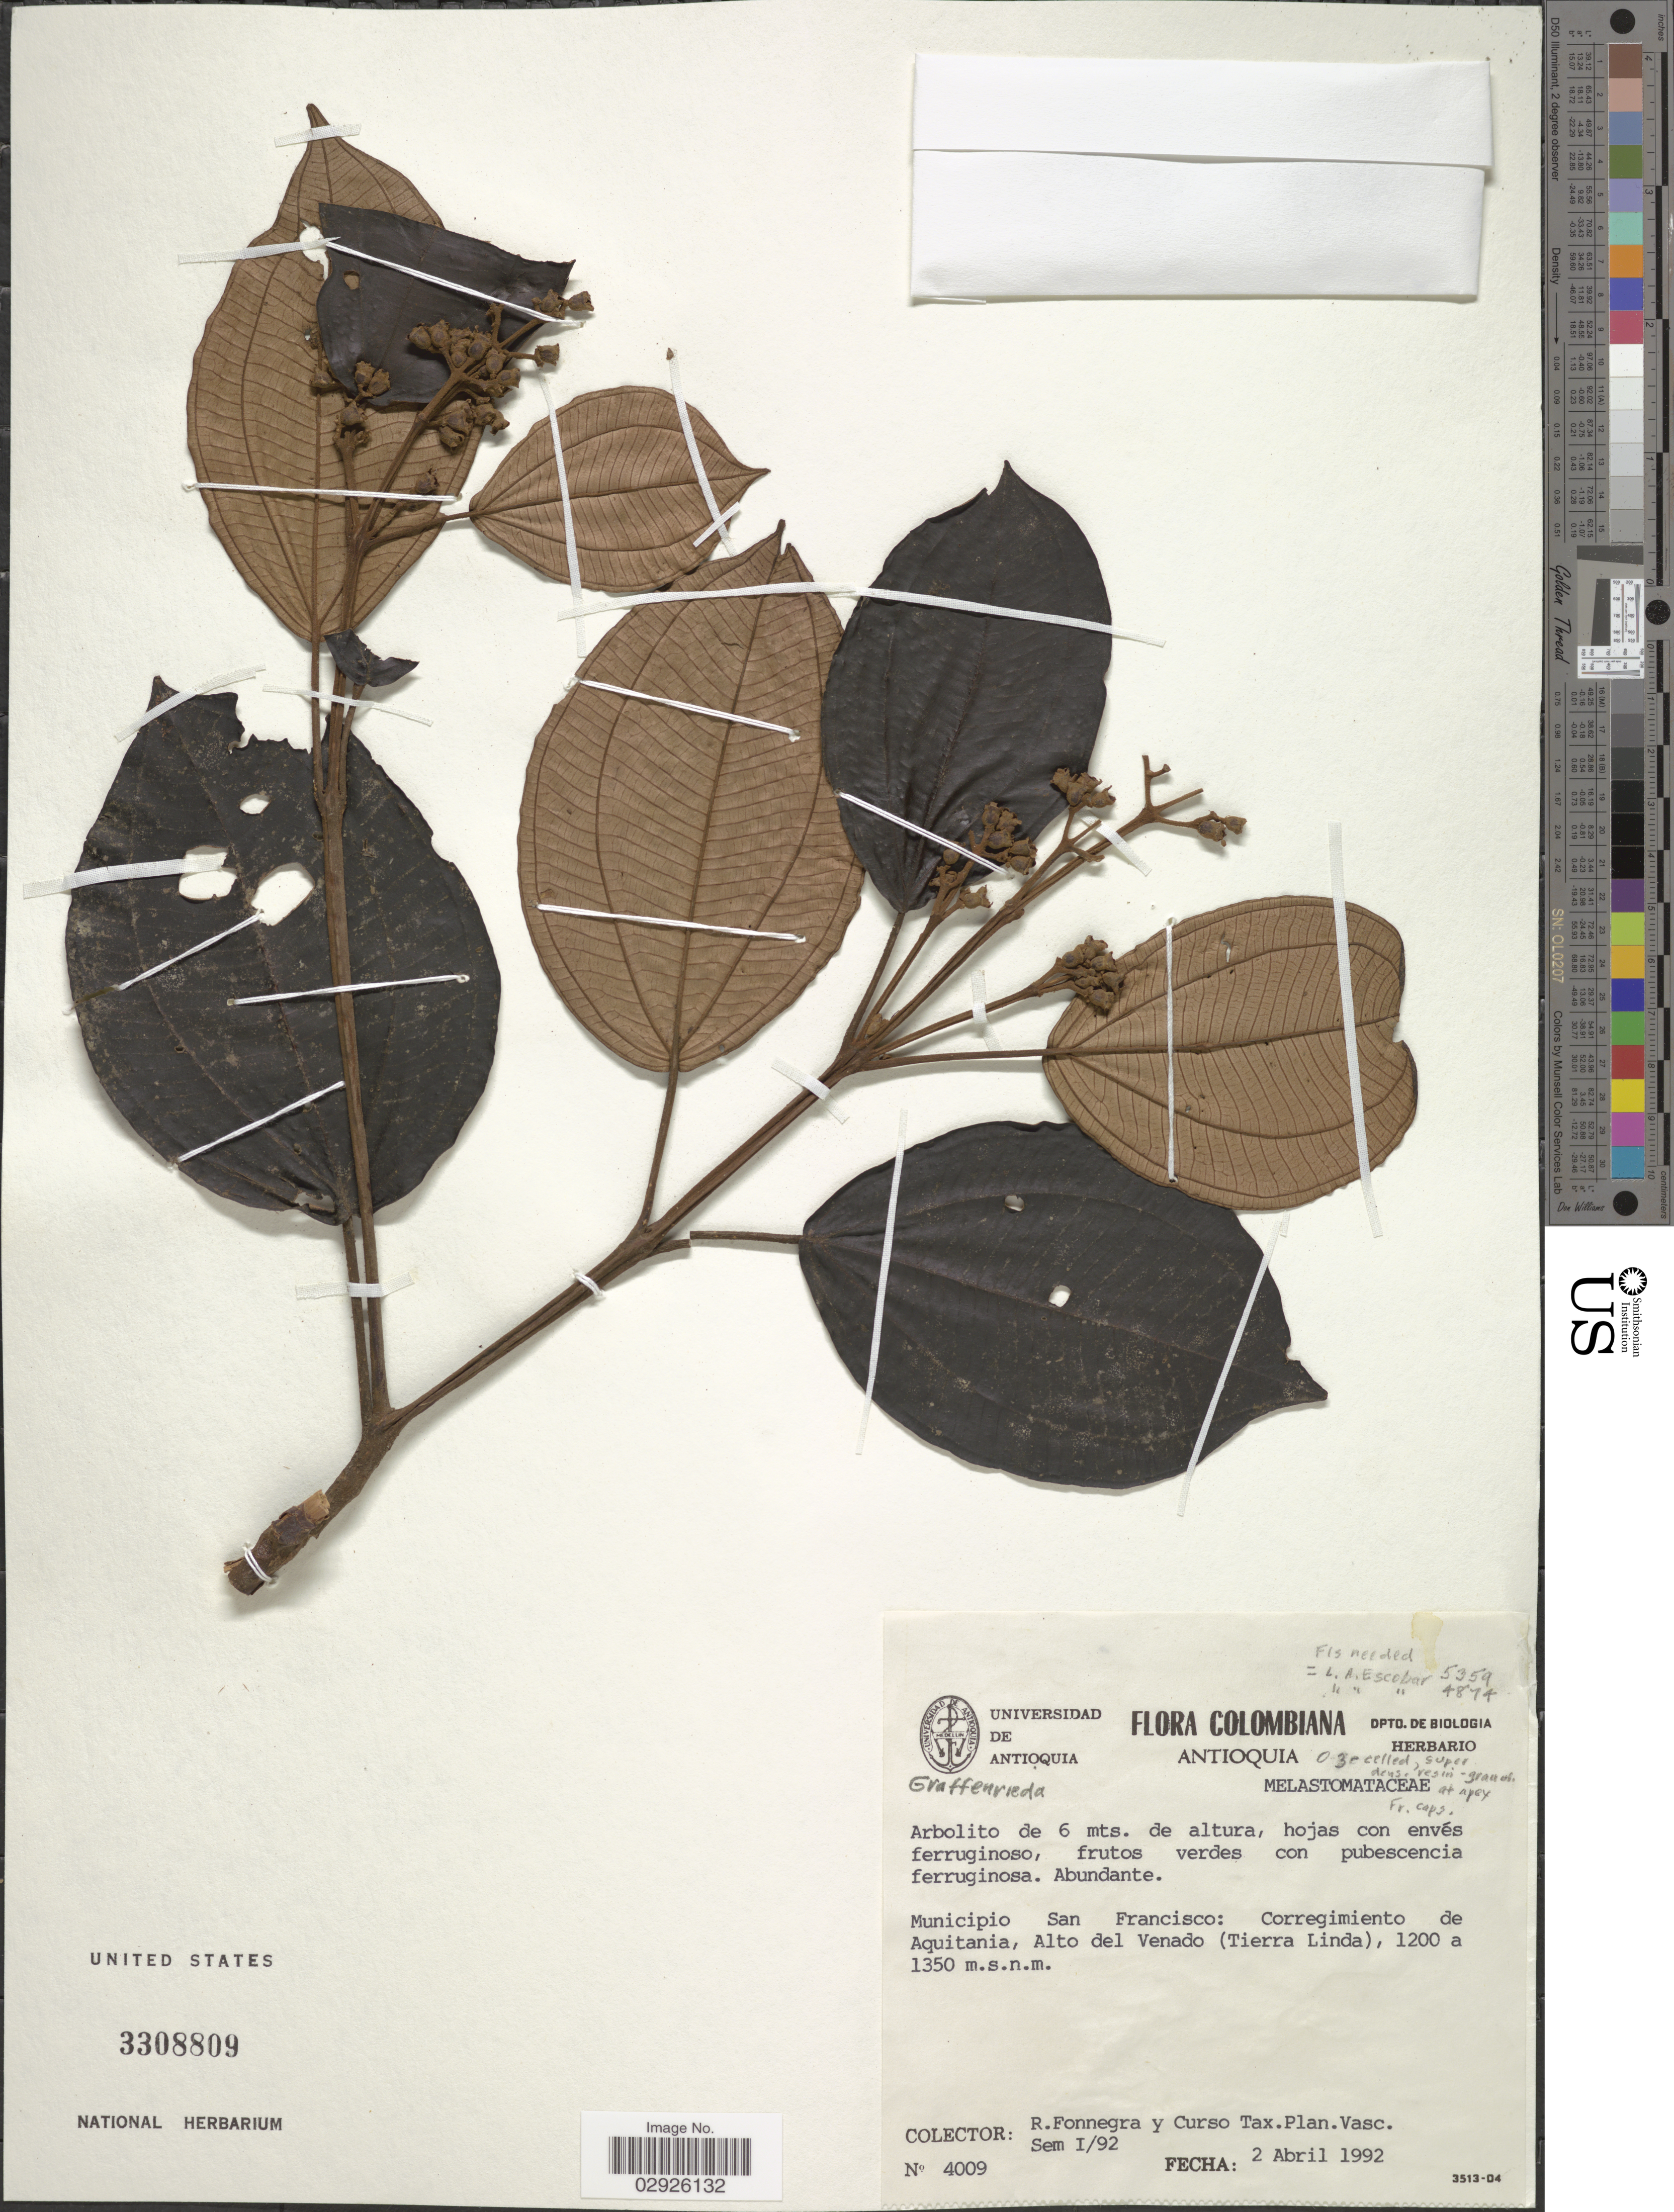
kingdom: Plantae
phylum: Tracheophyta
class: Magnoliopsida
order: Myrtales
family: Melastomataceae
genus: Graffenrieda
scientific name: Graffenrieda sp.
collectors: R. Fonnegra & Curso Tax. Plant. Vasc.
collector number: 4009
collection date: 1992-04-02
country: Colombia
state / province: Antioquia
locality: Municipio San Francisco: Corregimiento de Aquitania, Alto del Venado (Tierra Linda).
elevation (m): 1200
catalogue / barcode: US 3308809